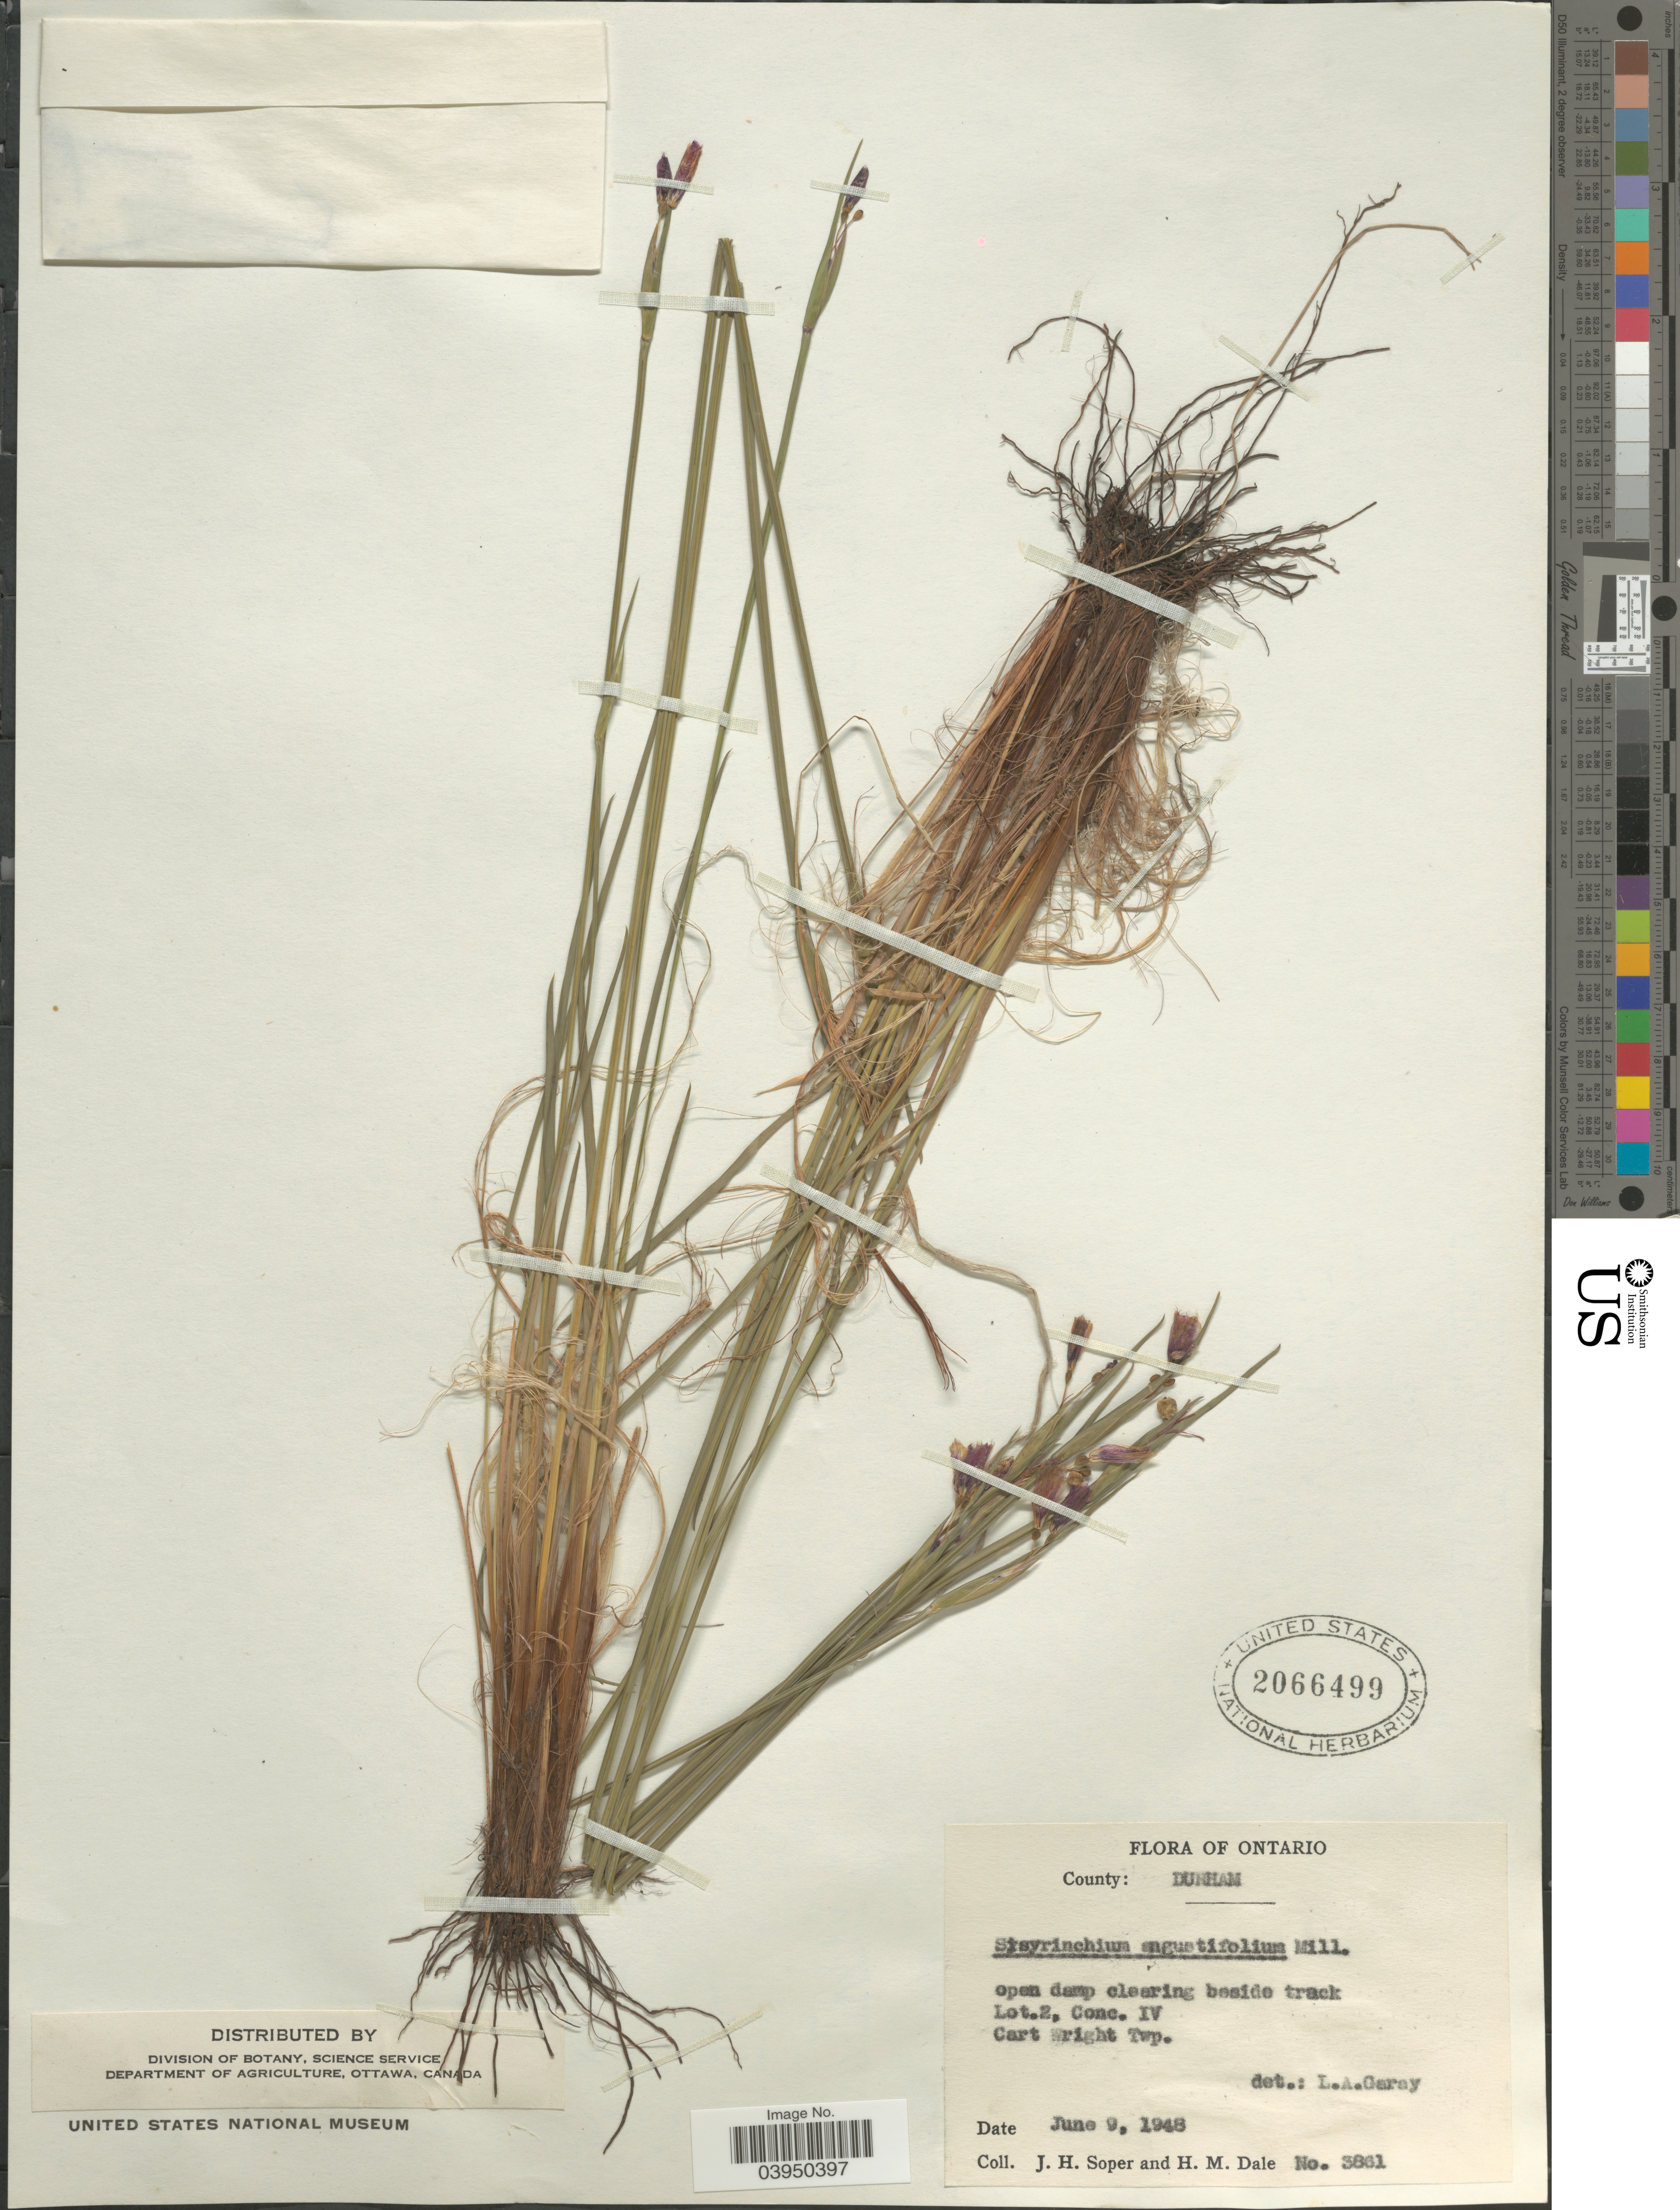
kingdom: Plantae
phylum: Tracheophyta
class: Liliopsida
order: Asparagales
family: Iridaceae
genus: Sisyrinchium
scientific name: Sisyrinchium angustifolium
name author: Mill.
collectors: J. H. Soper & H. M. Dale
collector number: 3861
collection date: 1948-06-09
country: Canada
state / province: Ontario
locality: County: Dunham. Lot.2, cone. IV. Cart Wright Twp.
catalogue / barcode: US 2066499